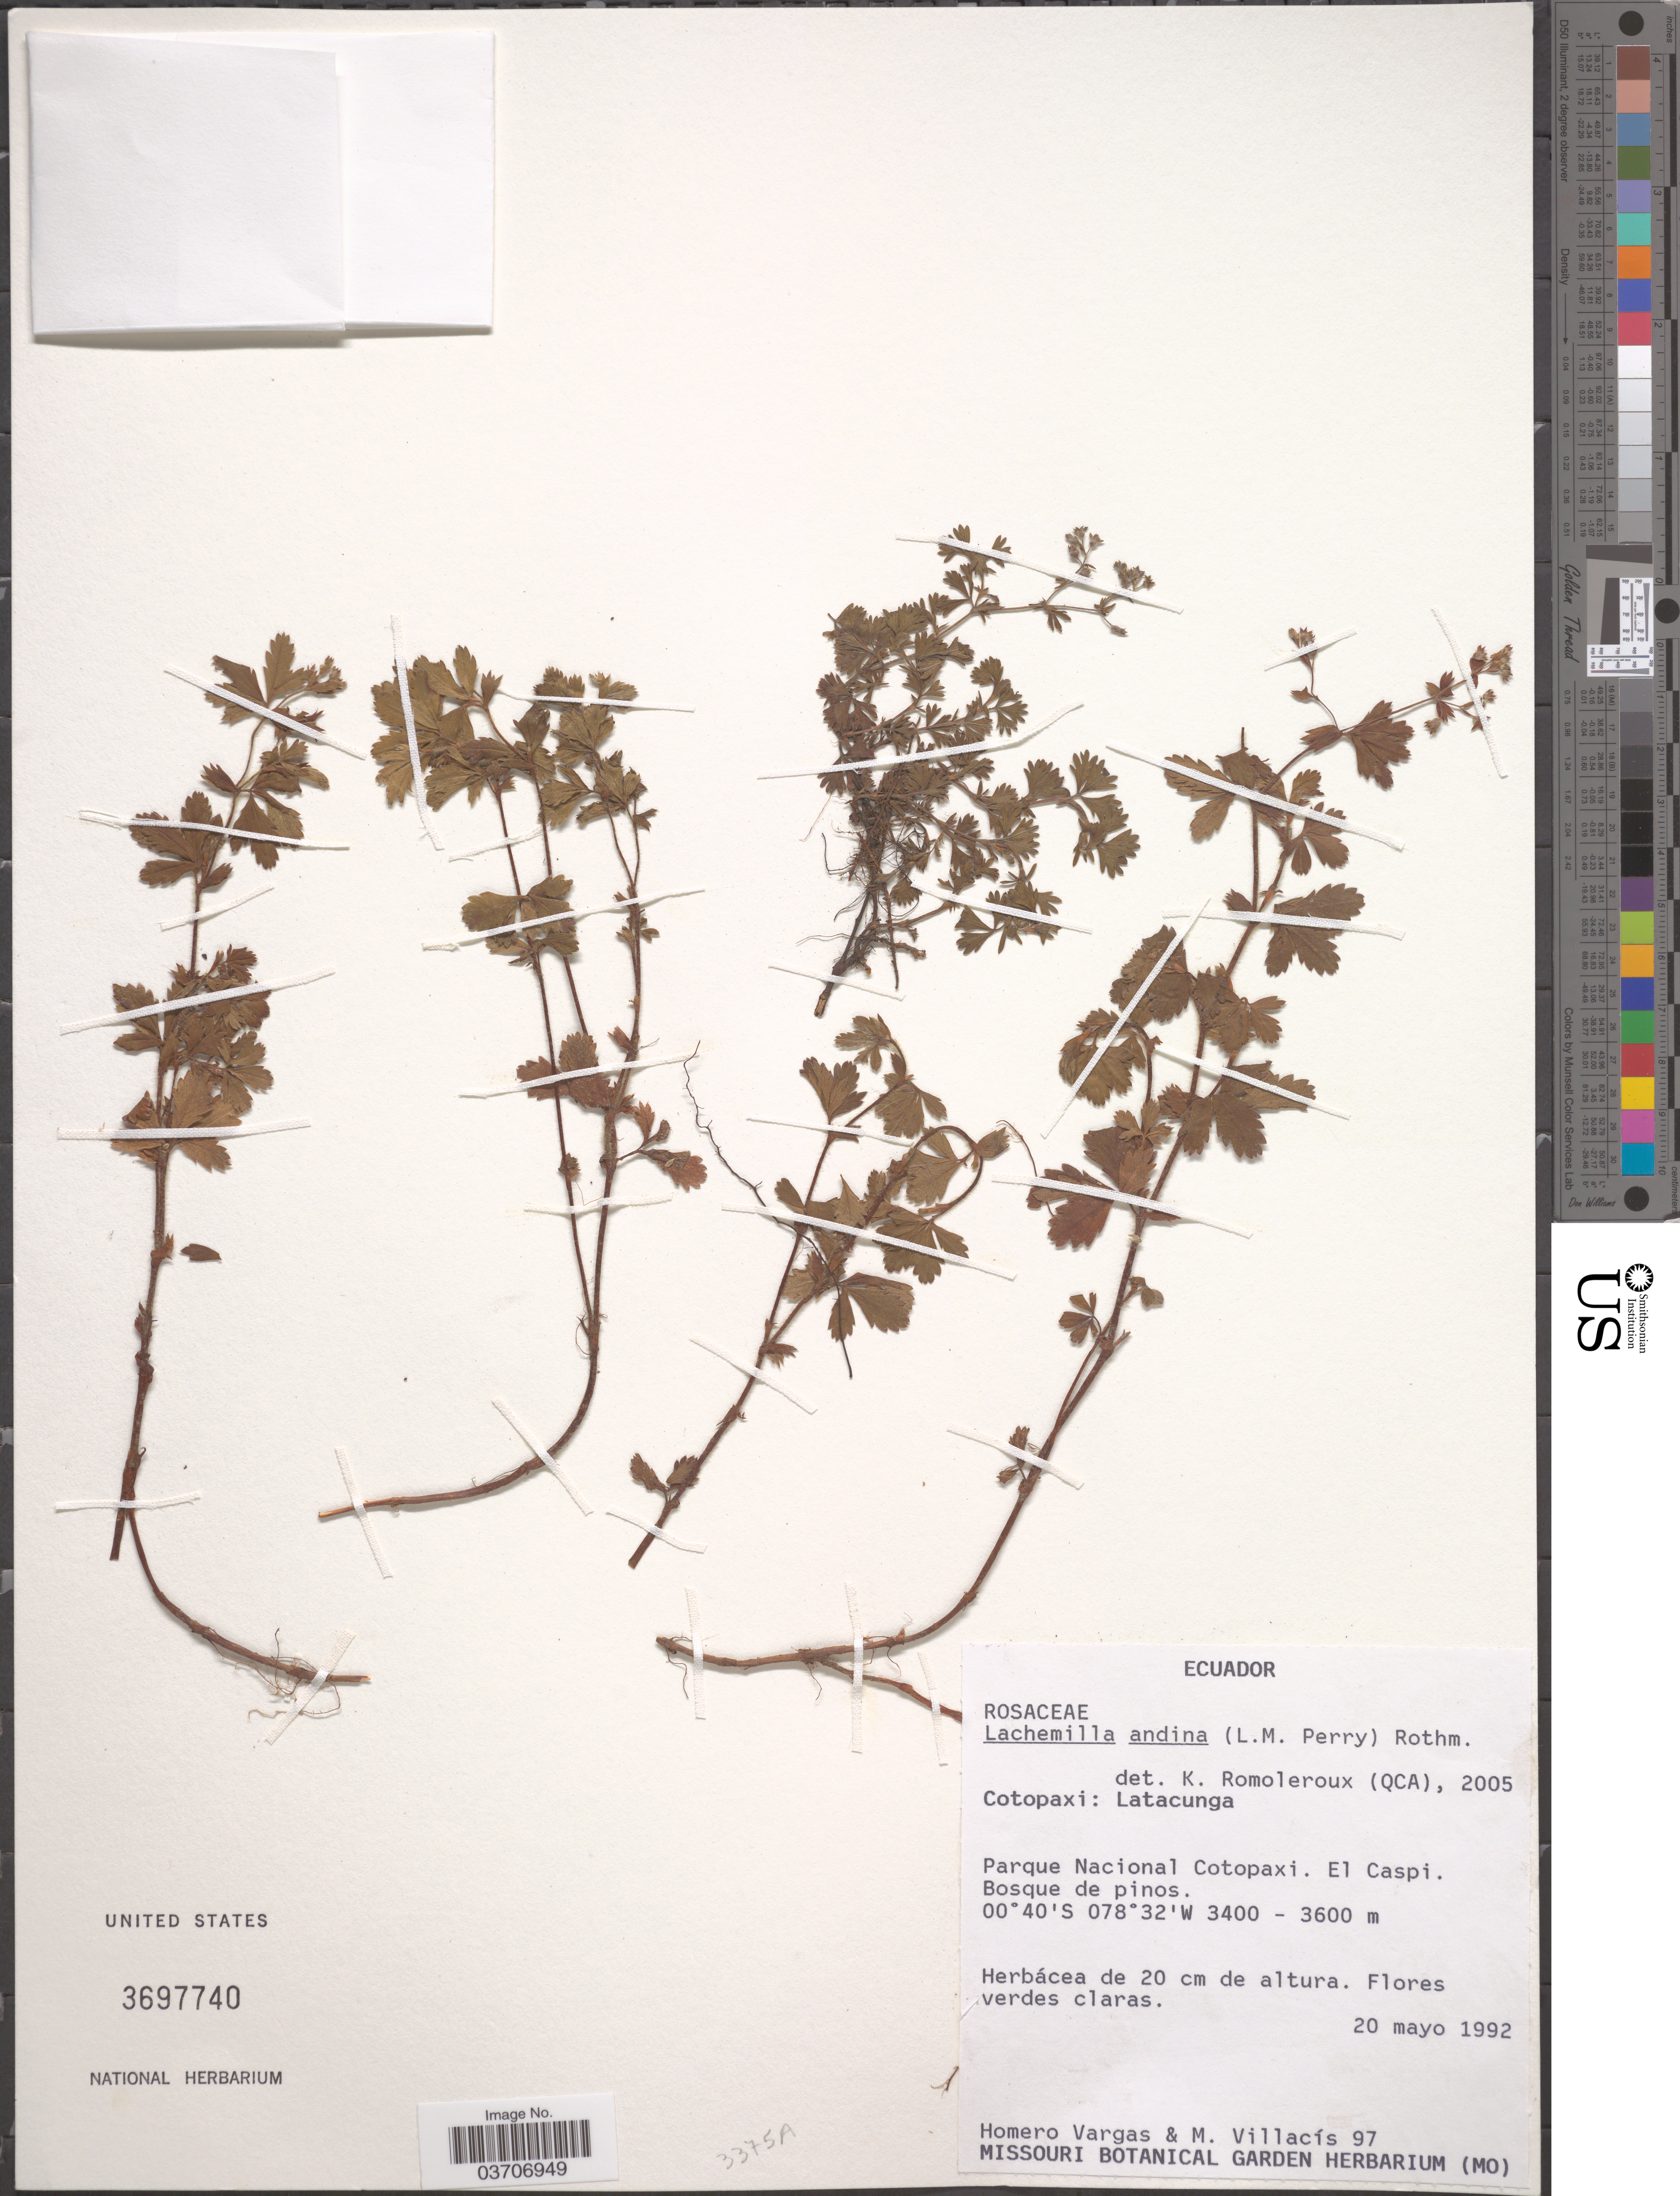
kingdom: Plantae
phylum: Tracheophyta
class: Magnoliopsida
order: Rosales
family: Rosaceae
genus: Lachemilla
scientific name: Lachemilla andina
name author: (L.M. Perry) Rothm.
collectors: H. Vargas & M. Villacis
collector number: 97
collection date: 1992-05-20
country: Ecuador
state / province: Cotopaxi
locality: Latacunga. Parque Nacional Cotopaxi. El Caspi. Bosque de pinos.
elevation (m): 3400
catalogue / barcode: US 3697740